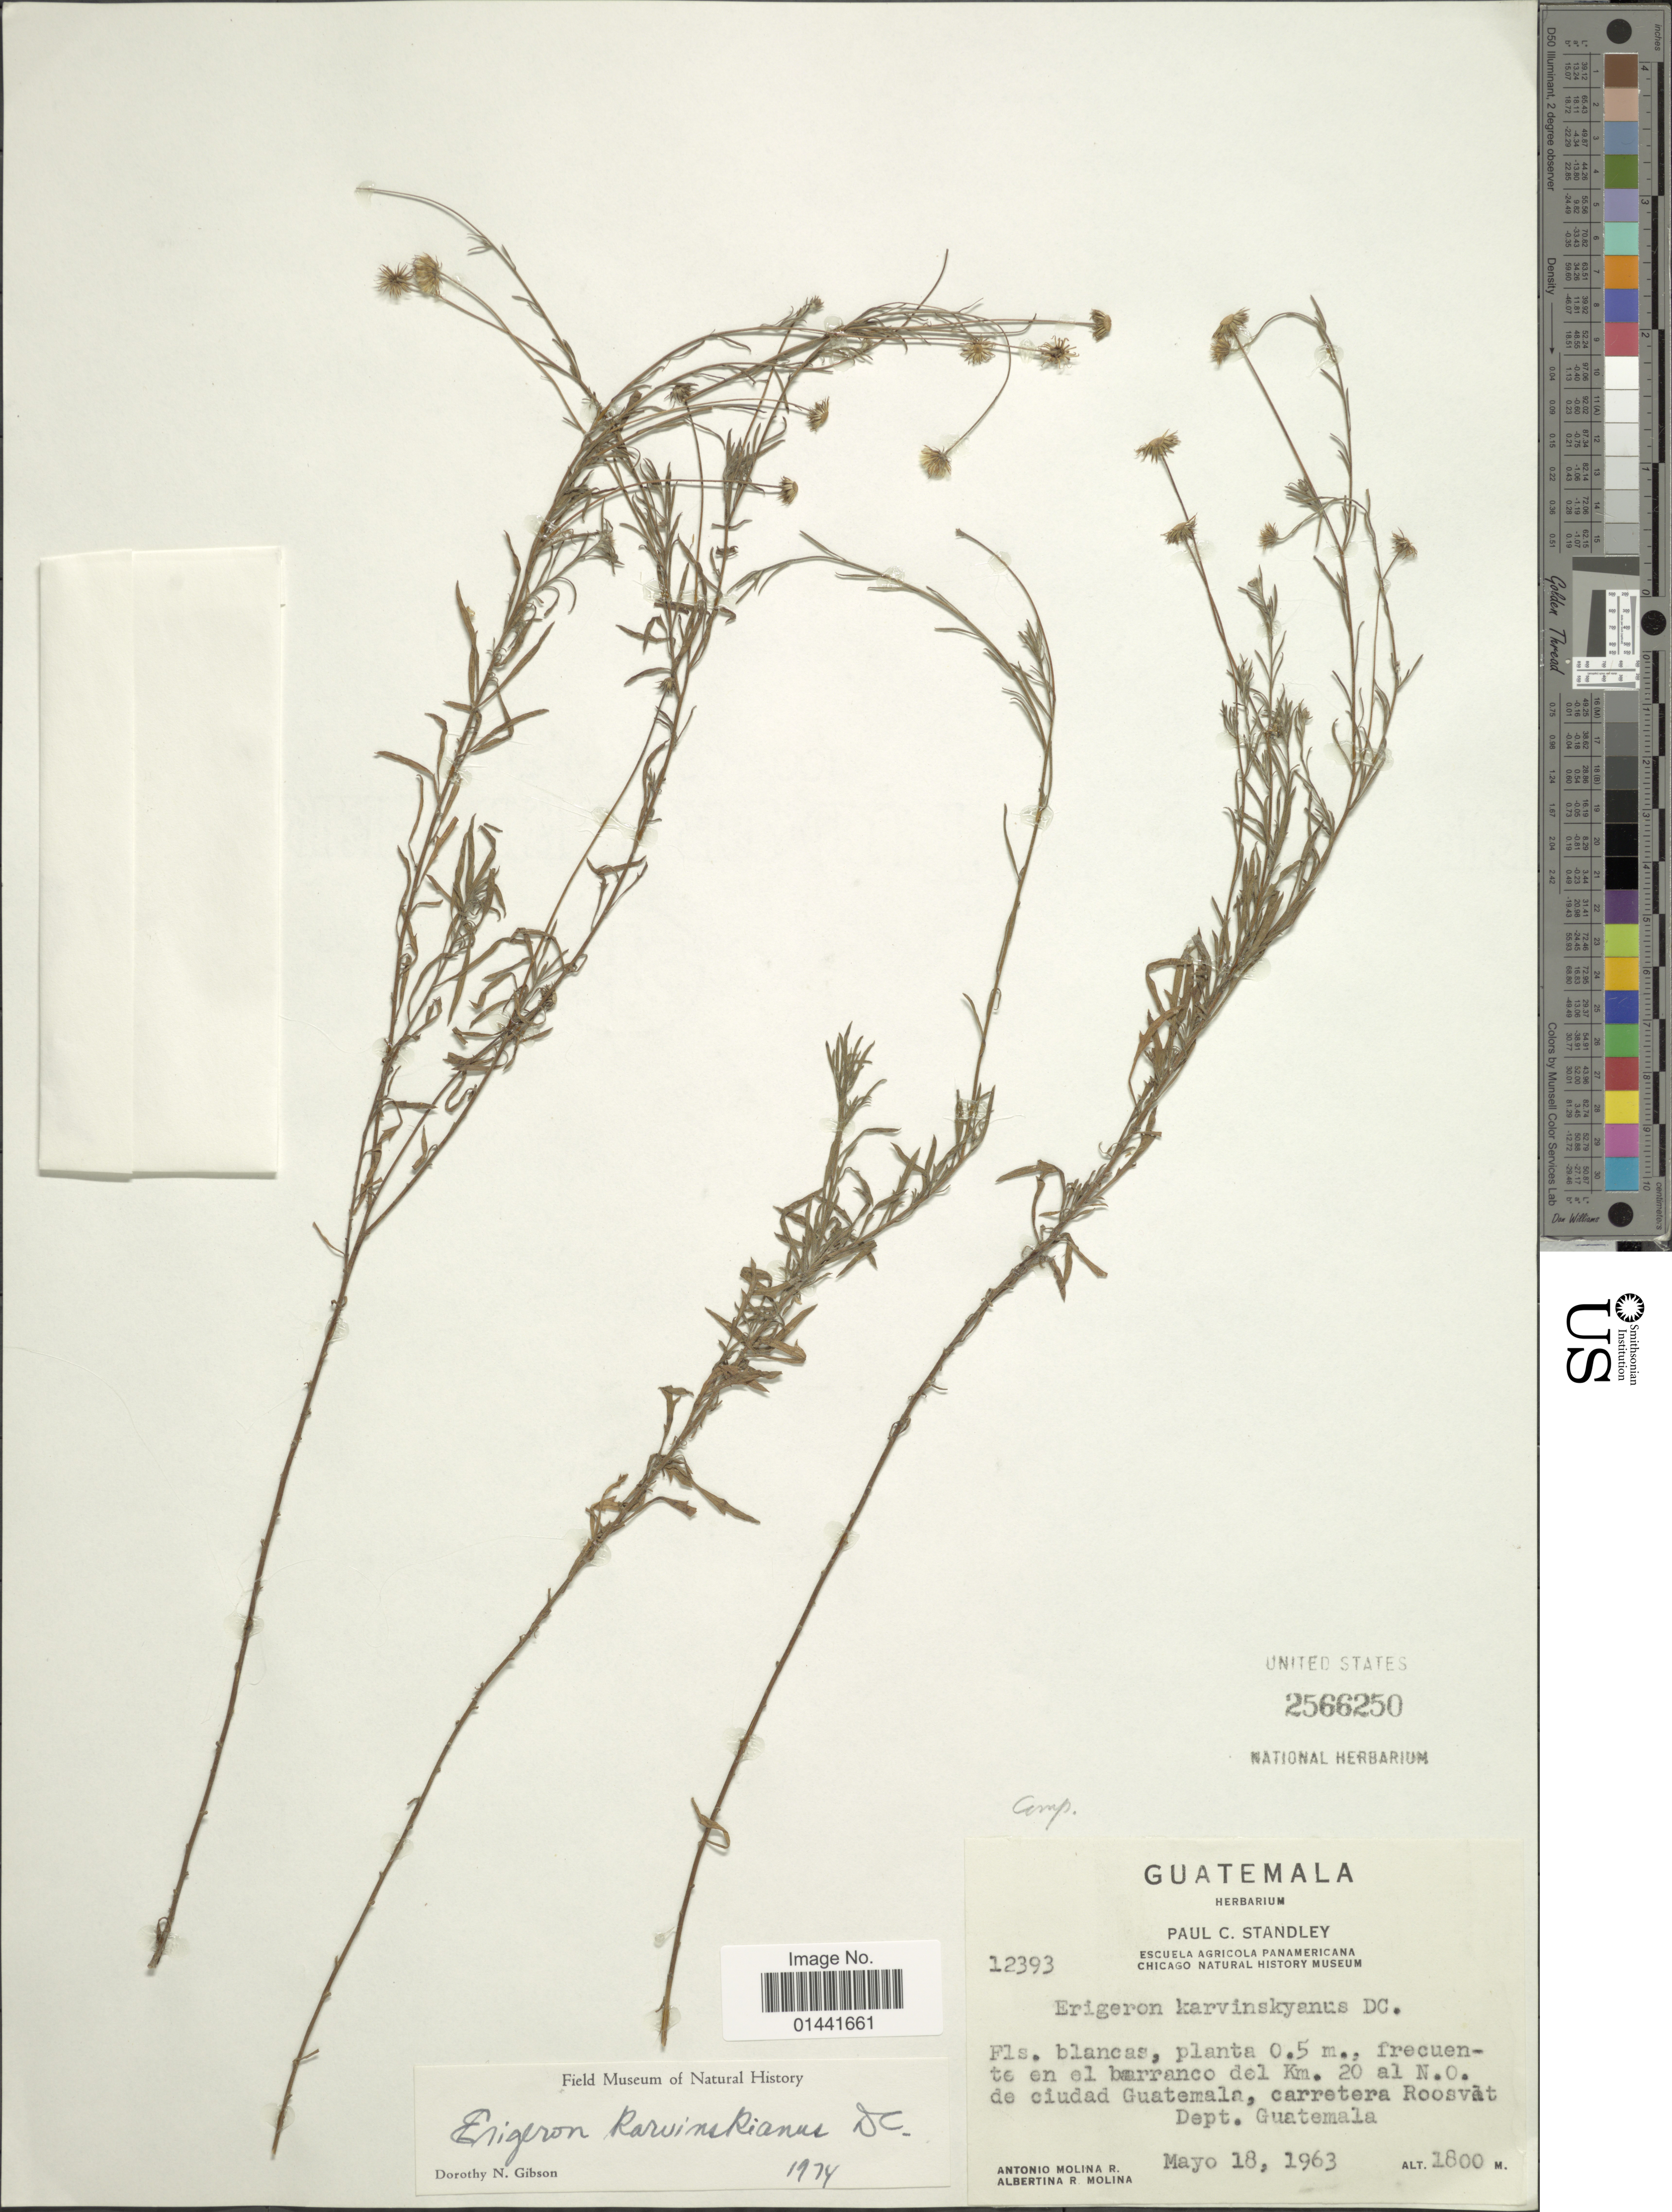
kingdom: Plantae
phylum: Tracheophyta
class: Magnoliopsida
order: Asterales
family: Asteraceae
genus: Erigeron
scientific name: Erigeron karvinskianus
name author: DC.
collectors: A. Molina R. & A. R. Molina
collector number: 12393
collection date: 1963-05-18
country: Guatemala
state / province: Guatemala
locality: Frecuente en el barranco del Km. 20 al N.O. de ciudad Guatemala, carretera Roosvelt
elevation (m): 1800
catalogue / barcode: US 2566250